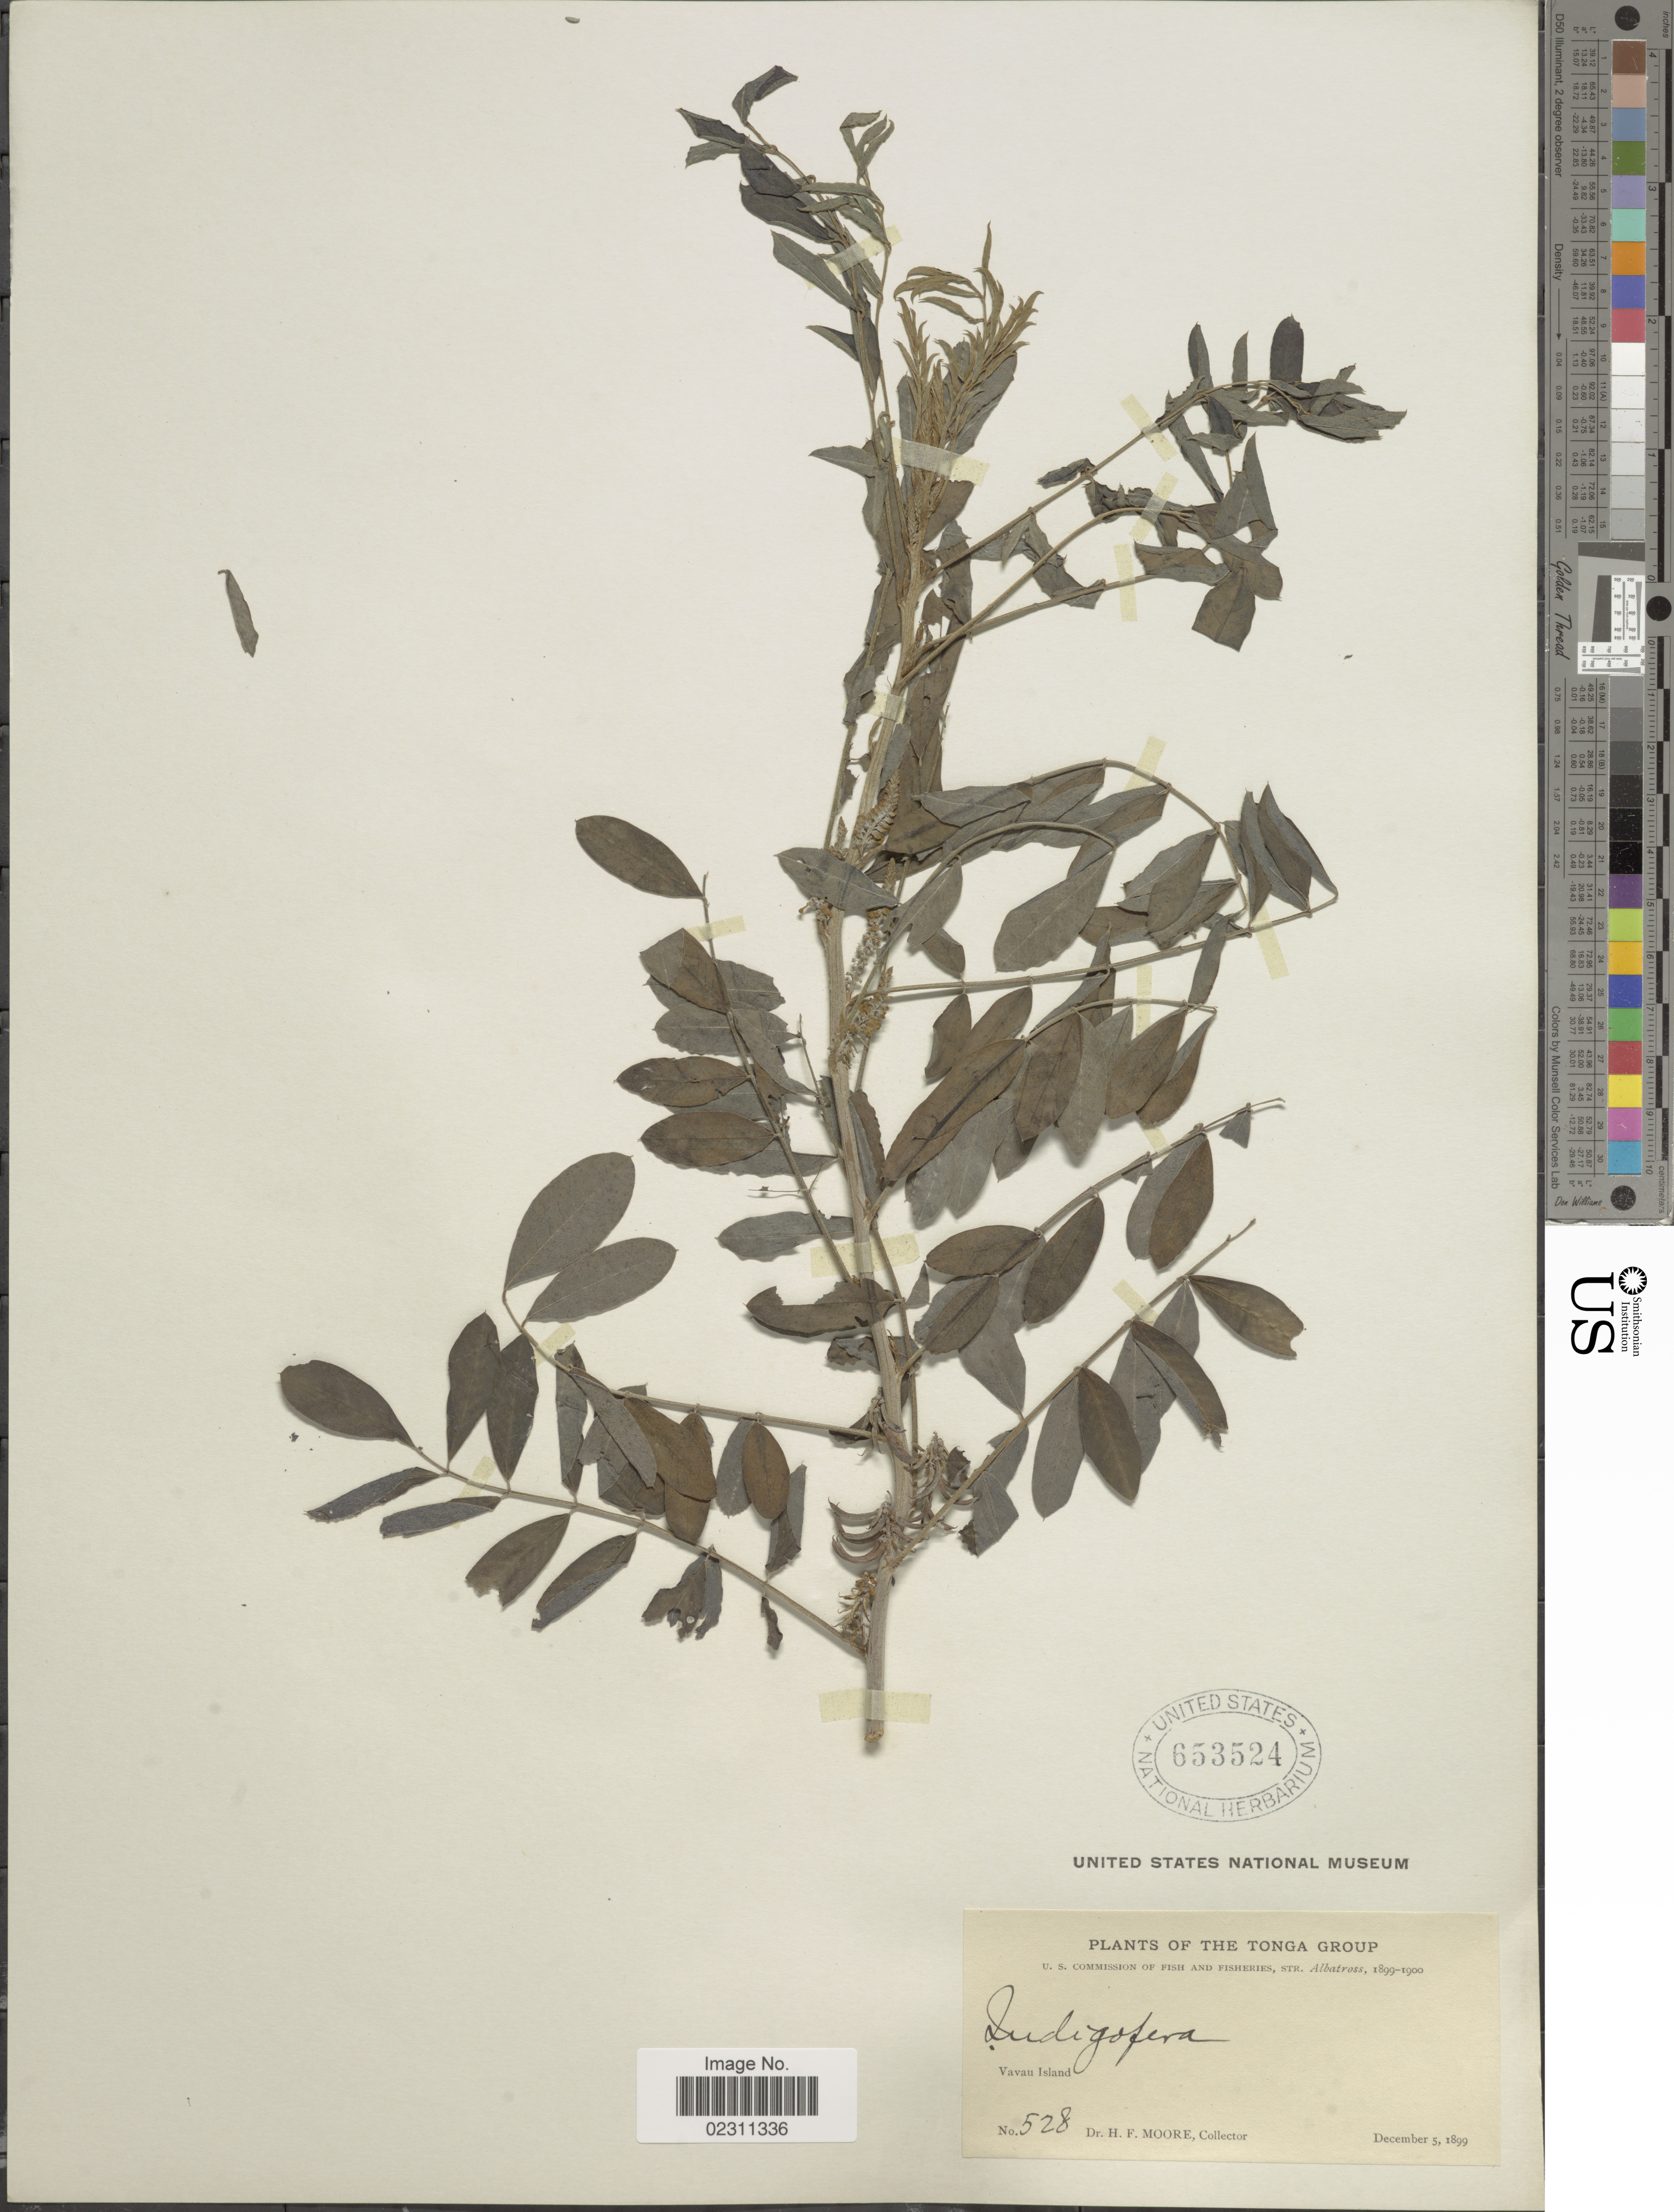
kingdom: Plantae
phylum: Tracheophyta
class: Magnoliopsida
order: Fabales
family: Fabaceae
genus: Indigofera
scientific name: Indigofera suffruticosa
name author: Mill.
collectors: H. F. Moore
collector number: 528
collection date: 1899-12-05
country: Tonga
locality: Vavau Island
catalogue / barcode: US 653524